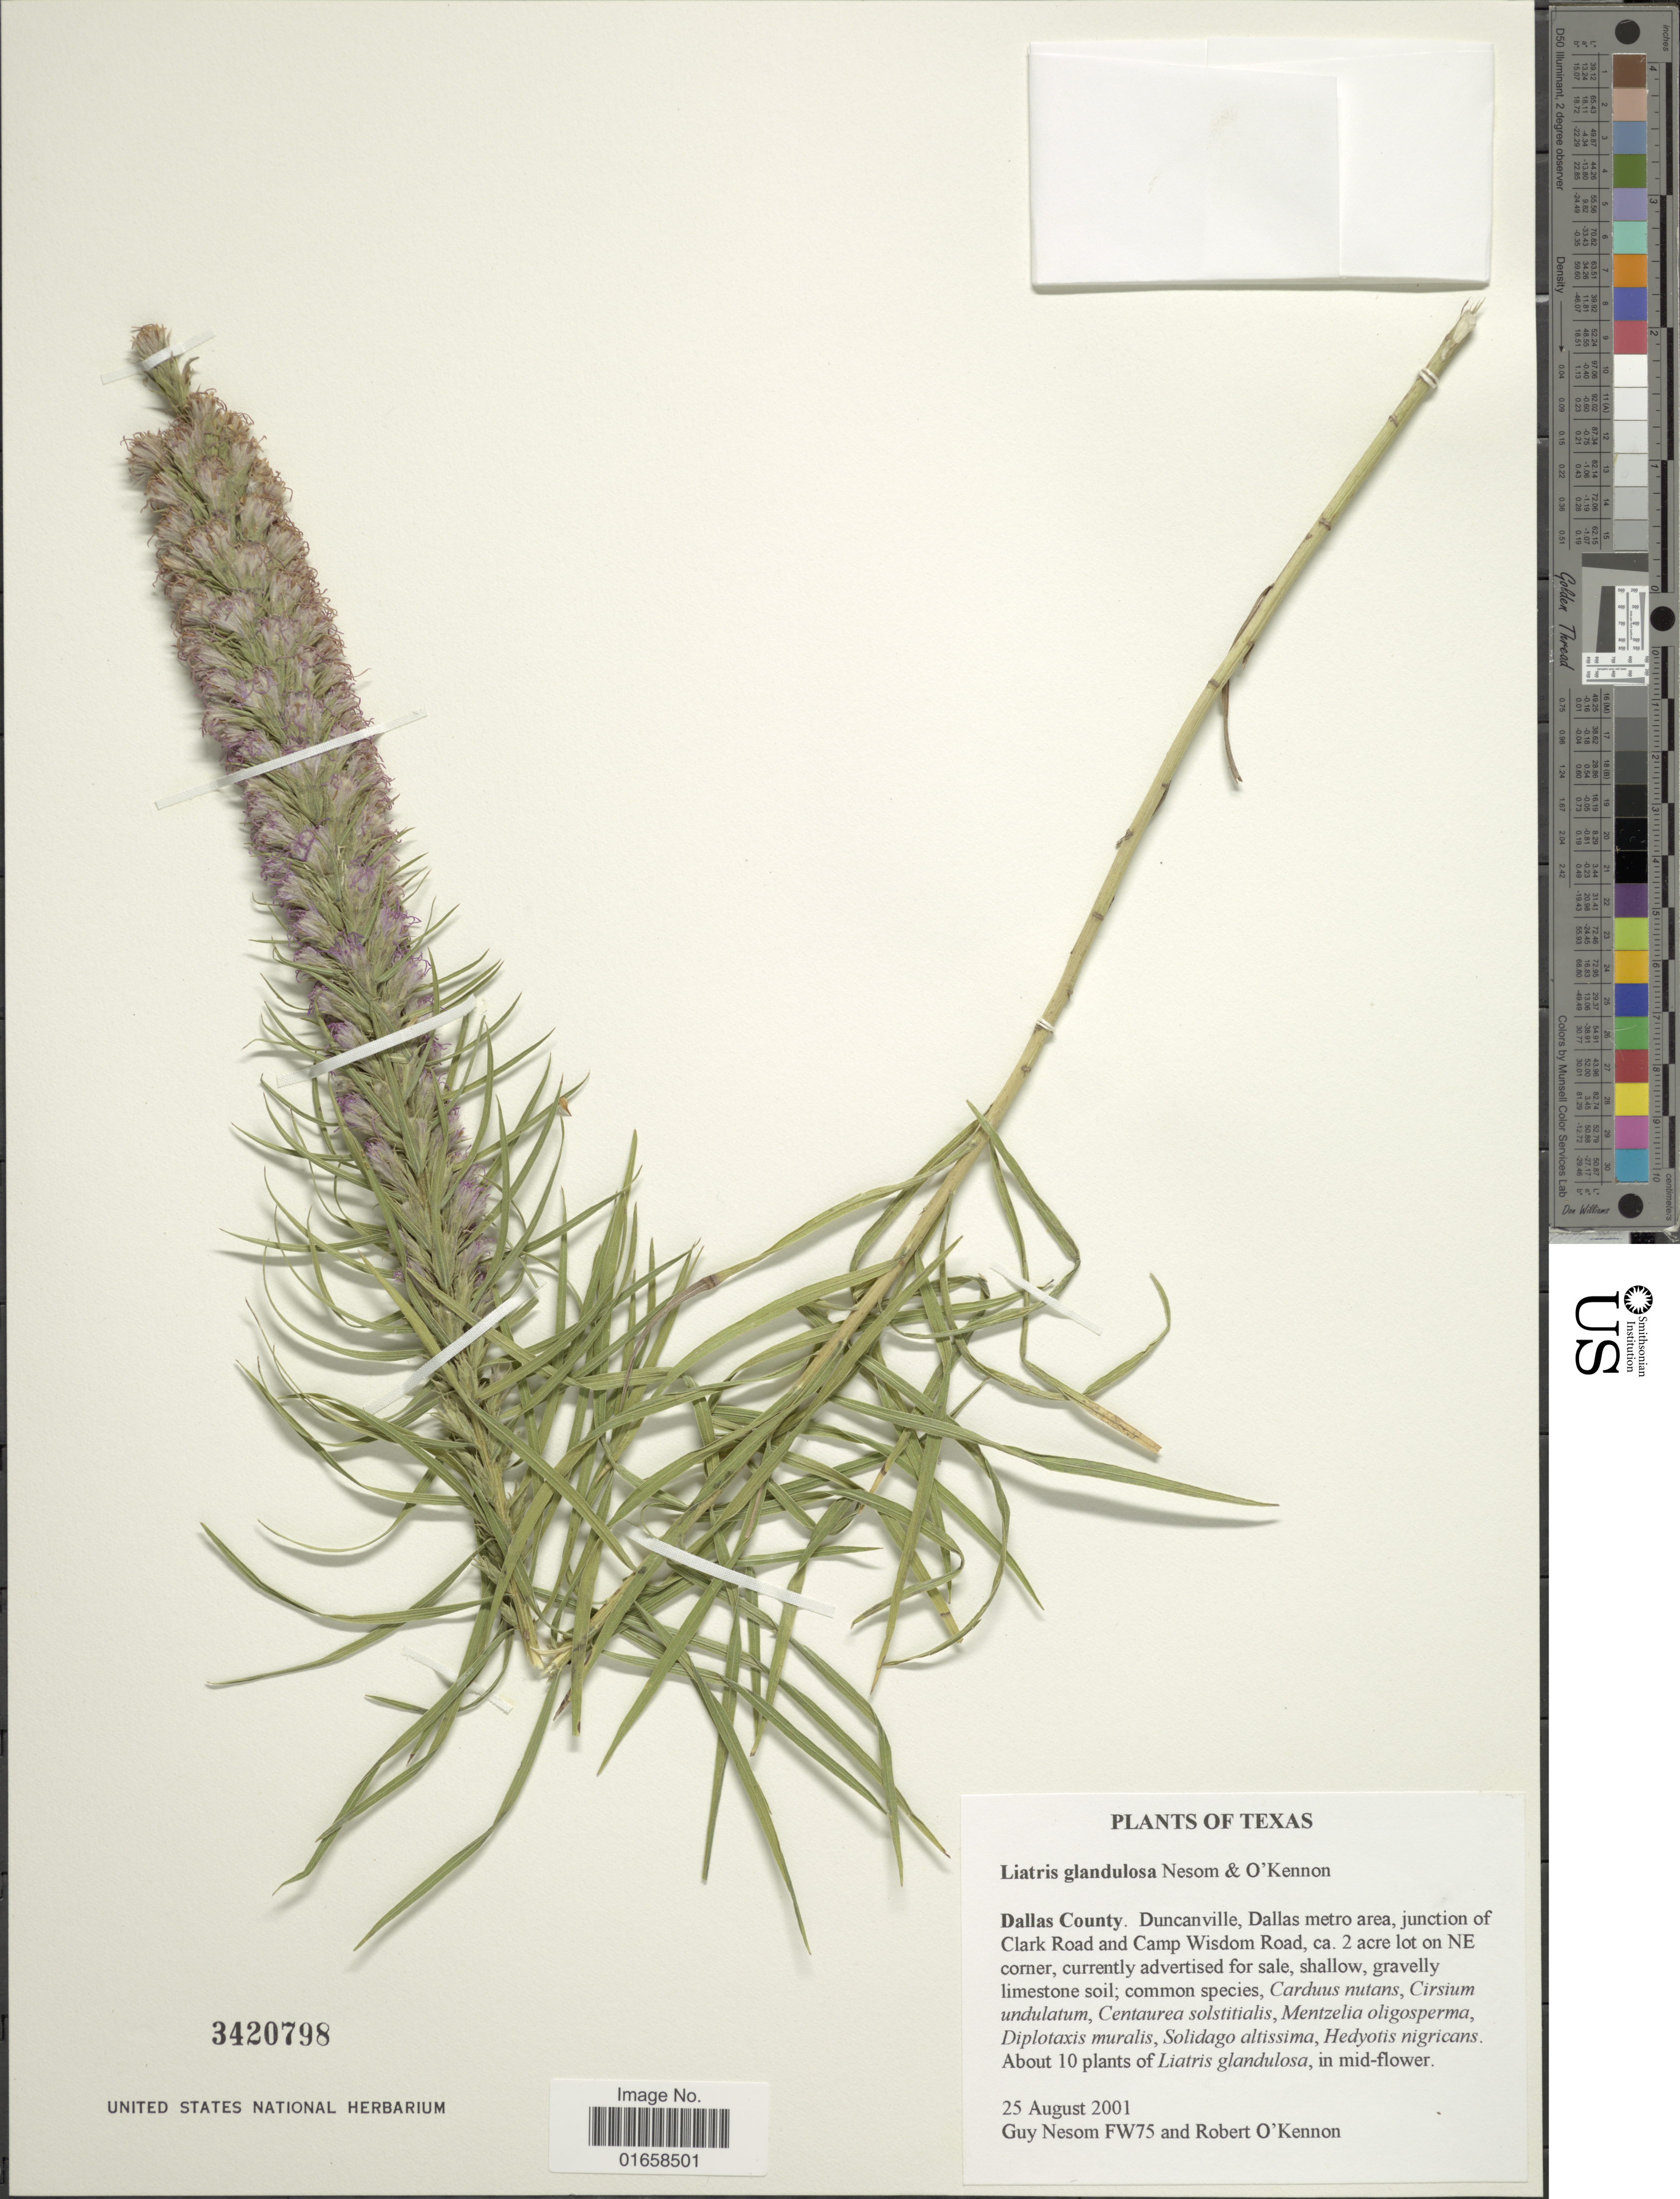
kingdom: Plantae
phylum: Tracheophyta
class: Magnoliopsida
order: Asterales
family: Asteraceae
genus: Liatris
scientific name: Liatris glandulosa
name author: G.L. Nesom & O'Kennon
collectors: G. Nesom & R. O'Kennon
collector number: FW75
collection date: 2001-08-25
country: United States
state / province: Texas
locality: Dalles County, Duncanville, Dallas metro area, junction of Clark Road and Camp Wisdom Road, ca. 2 acre lot on NE corner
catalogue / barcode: US 3420798